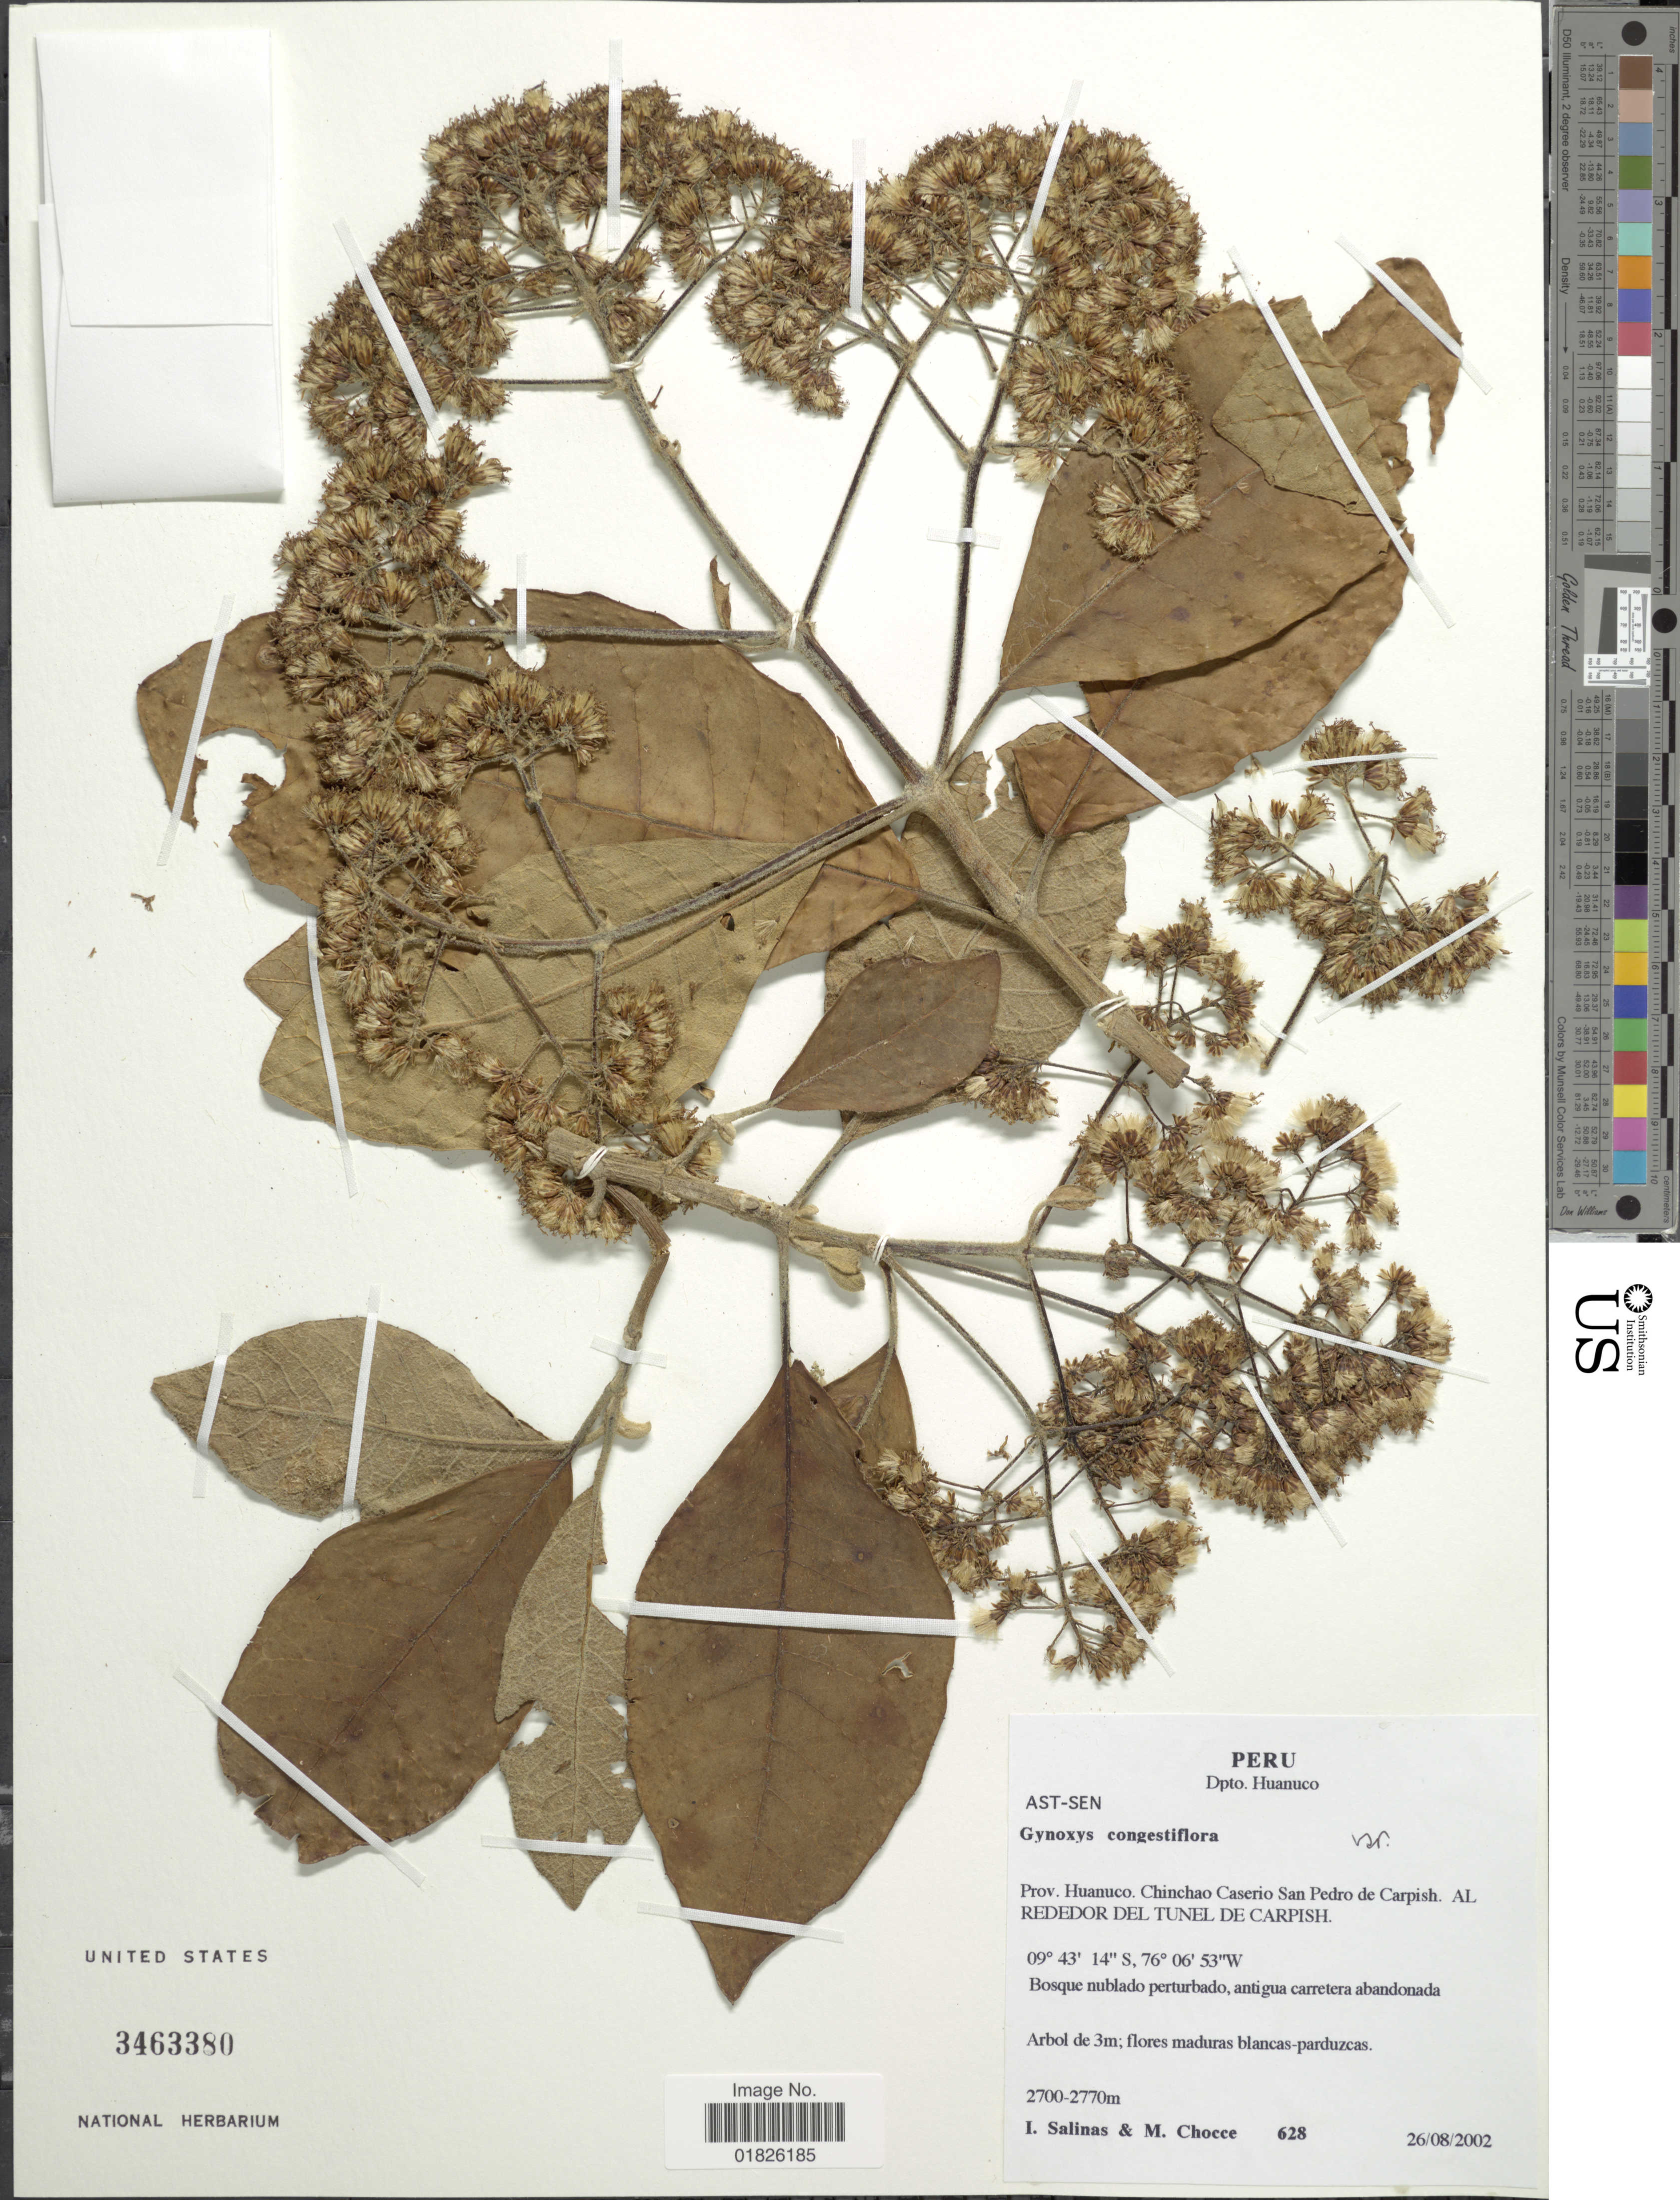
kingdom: Plantae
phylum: Tracheophyta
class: Magnoliopsida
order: Asterales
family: Asteraceae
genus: Gynoxys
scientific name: Gynoxys congestiflora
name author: Sagást. & M.O. Dillon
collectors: I. Salinas & M. Chocce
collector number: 628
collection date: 2002-08-26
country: Peru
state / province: Huánuco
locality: Chinchao Caserio San pedro de Carppish. Al Rededor del Tunel de Carpish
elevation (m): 2700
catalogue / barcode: US 3463380